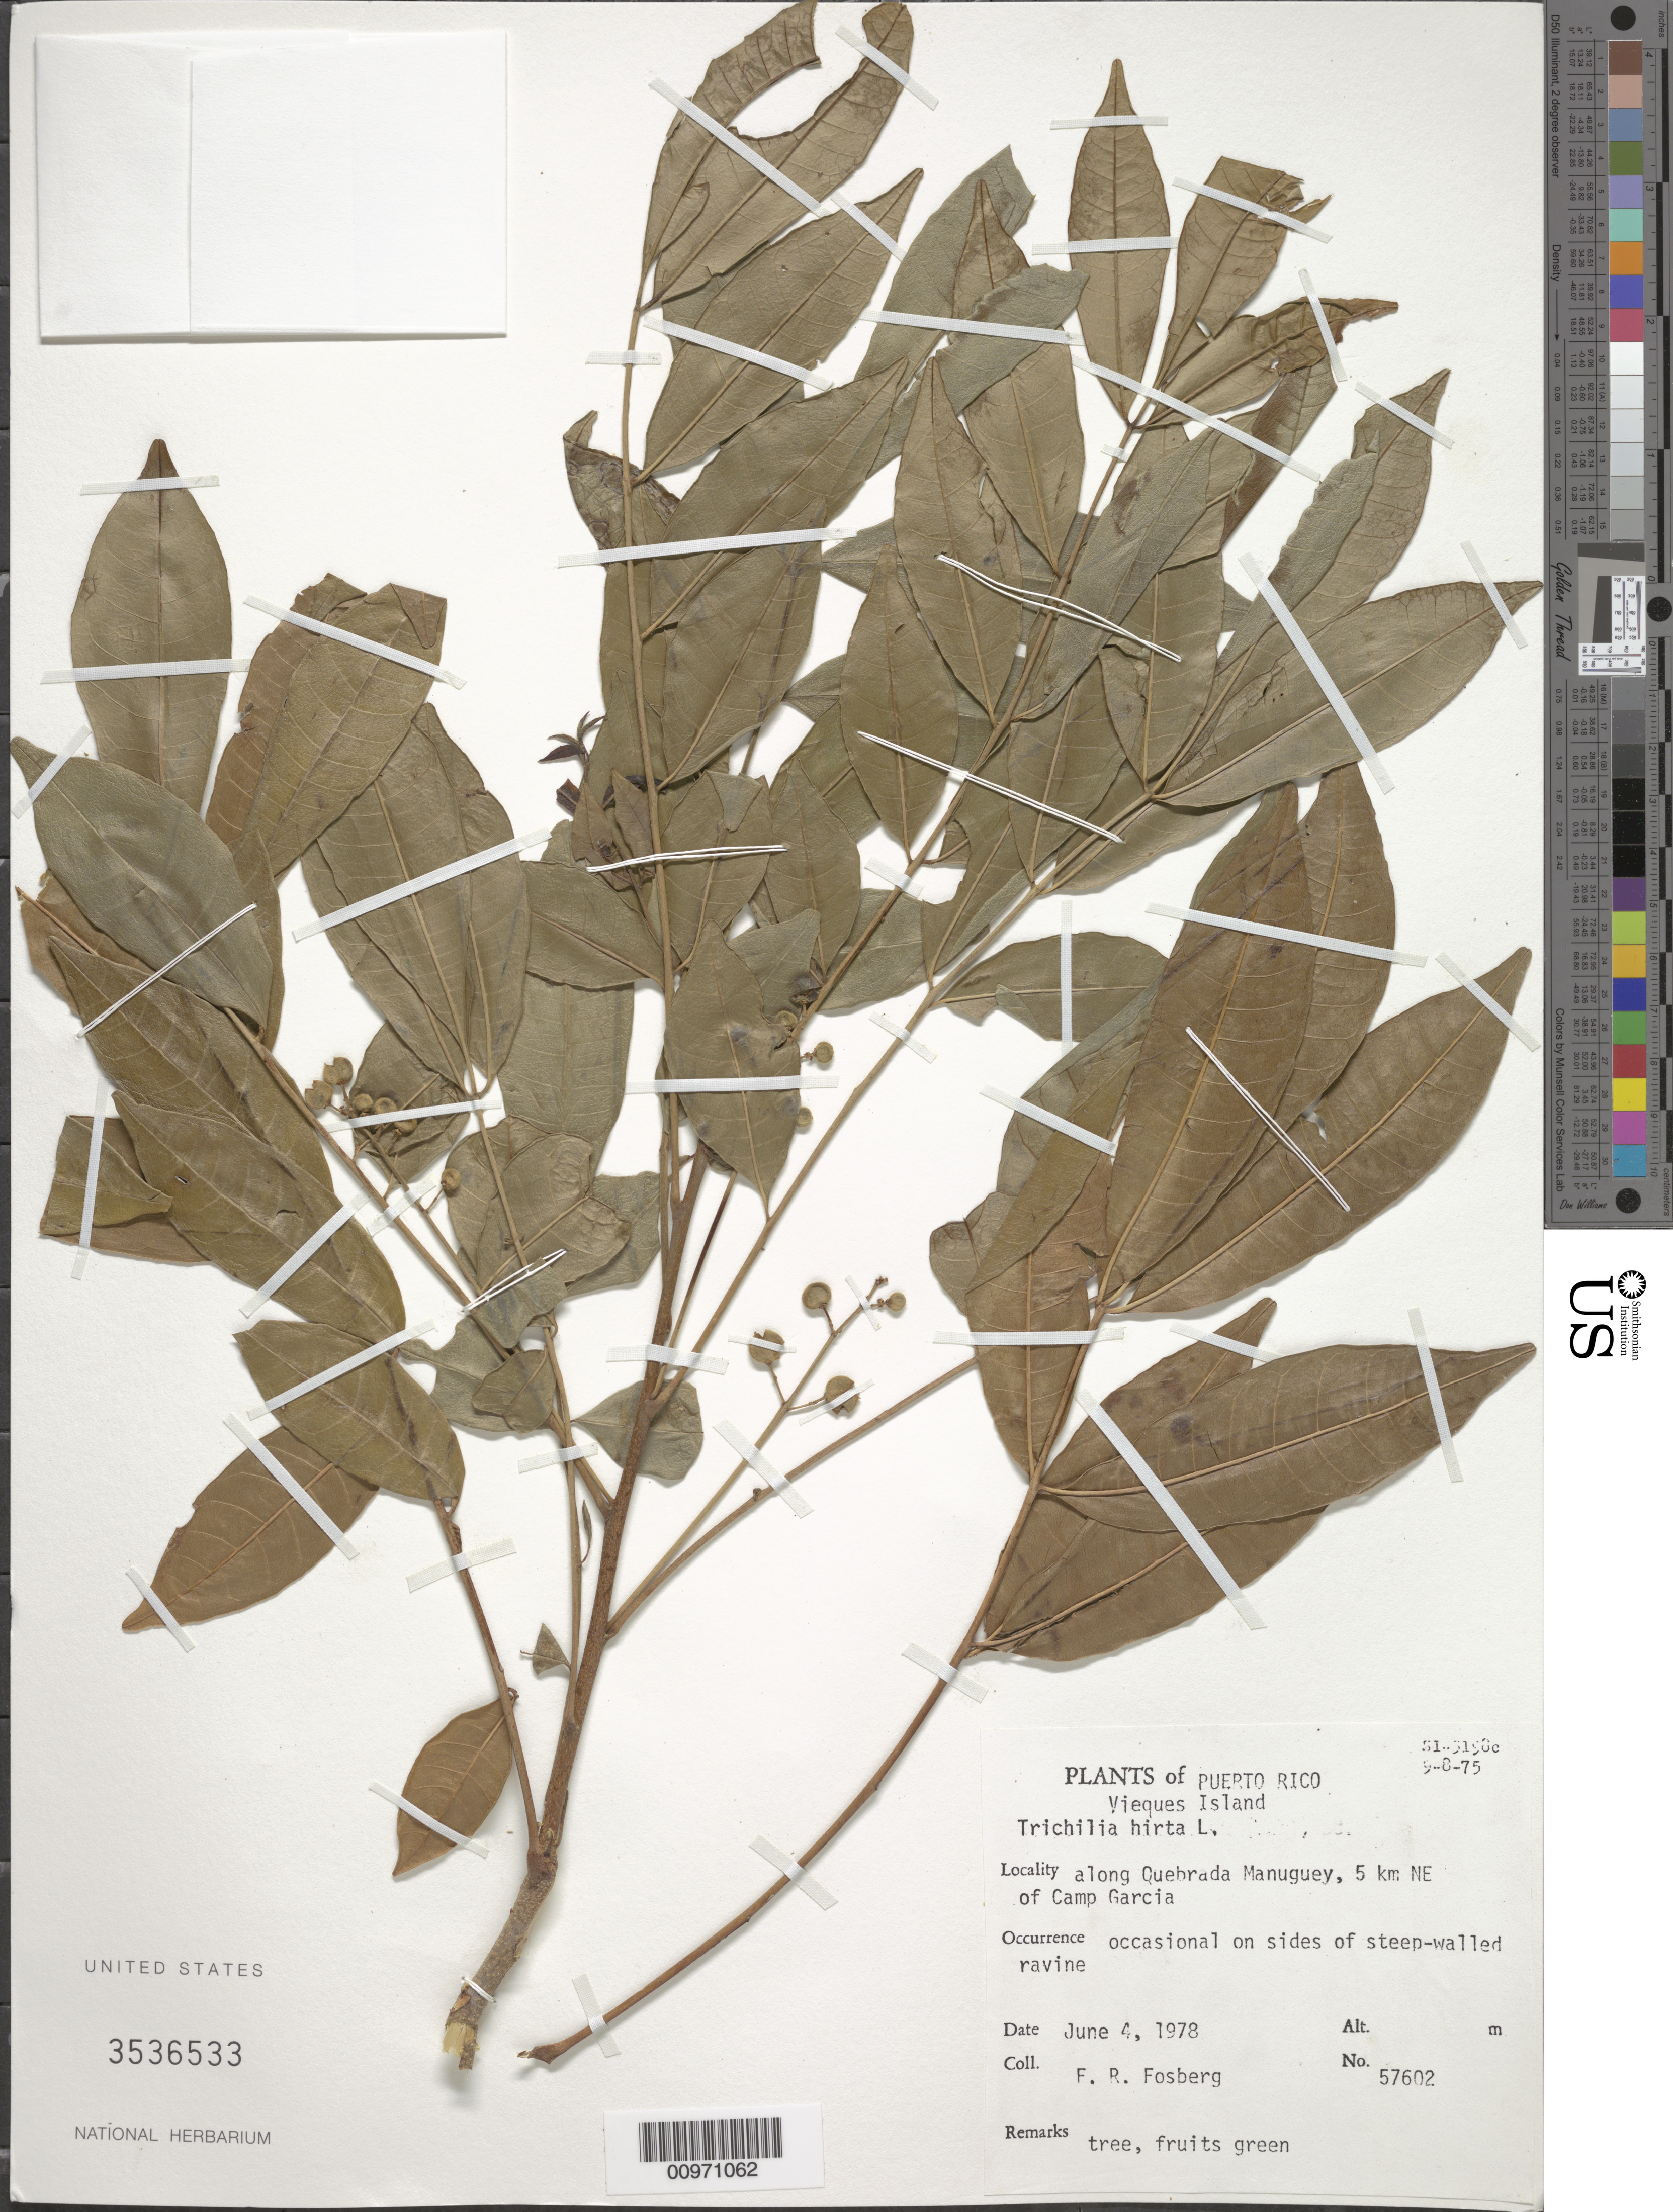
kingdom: Plantae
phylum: Tracheophyta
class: Magnoliopsida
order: Sapindales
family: Meliaceae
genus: Trichilia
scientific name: Trichilia hirta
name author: L.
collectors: F. R. Fosberg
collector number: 57602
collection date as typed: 04 Jun 1978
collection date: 1978-06-04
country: Puerto Rico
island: Vieques I.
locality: Along Quebrada Manuguey, 5 km NE of Camp Garcia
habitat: On sides of steep-walled ravine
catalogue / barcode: US 3536533